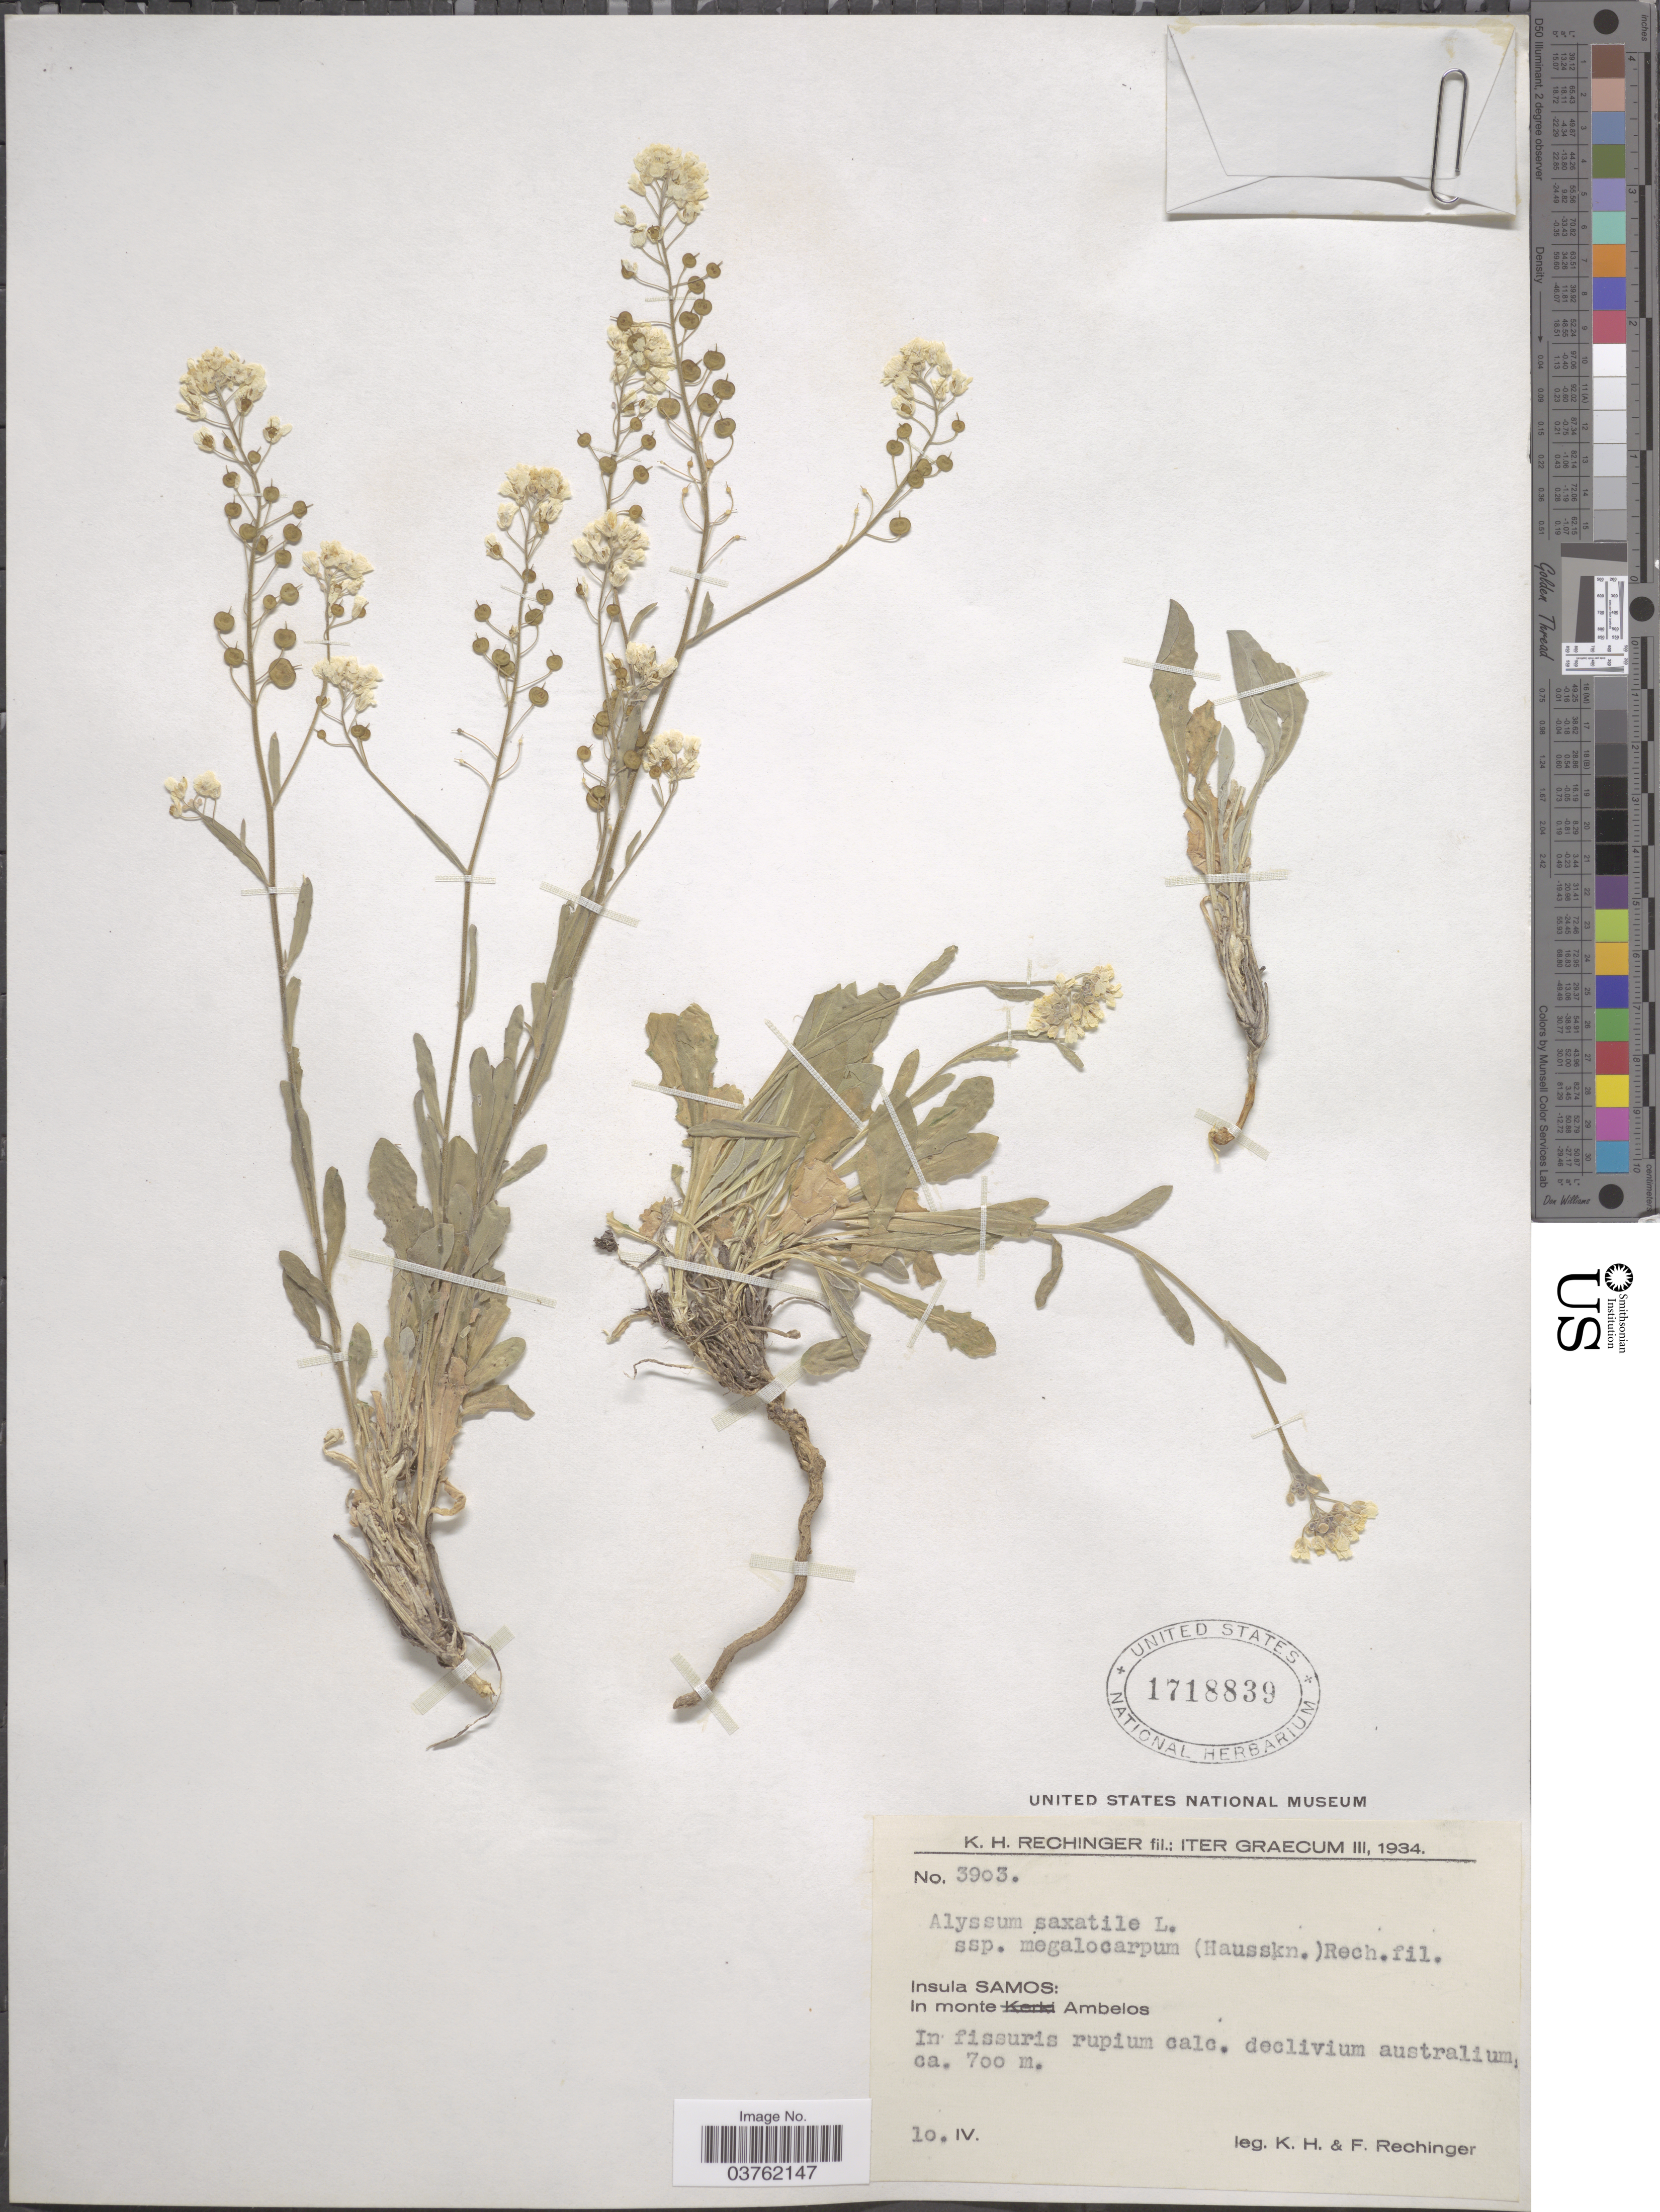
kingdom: Plantae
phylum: Tracheophyta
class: Magnoliopsida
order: Brassicales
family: Brassicaceae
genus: Alyssum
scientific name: Alyssum saxatile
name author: L.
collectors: K. H. Rechinger & F. Rechinger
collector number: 3903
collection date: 1934-04-10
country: Greece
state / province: North Aegean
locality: Insula Samos: In monte Ambelos.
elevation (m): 700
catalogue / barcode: US 1718839